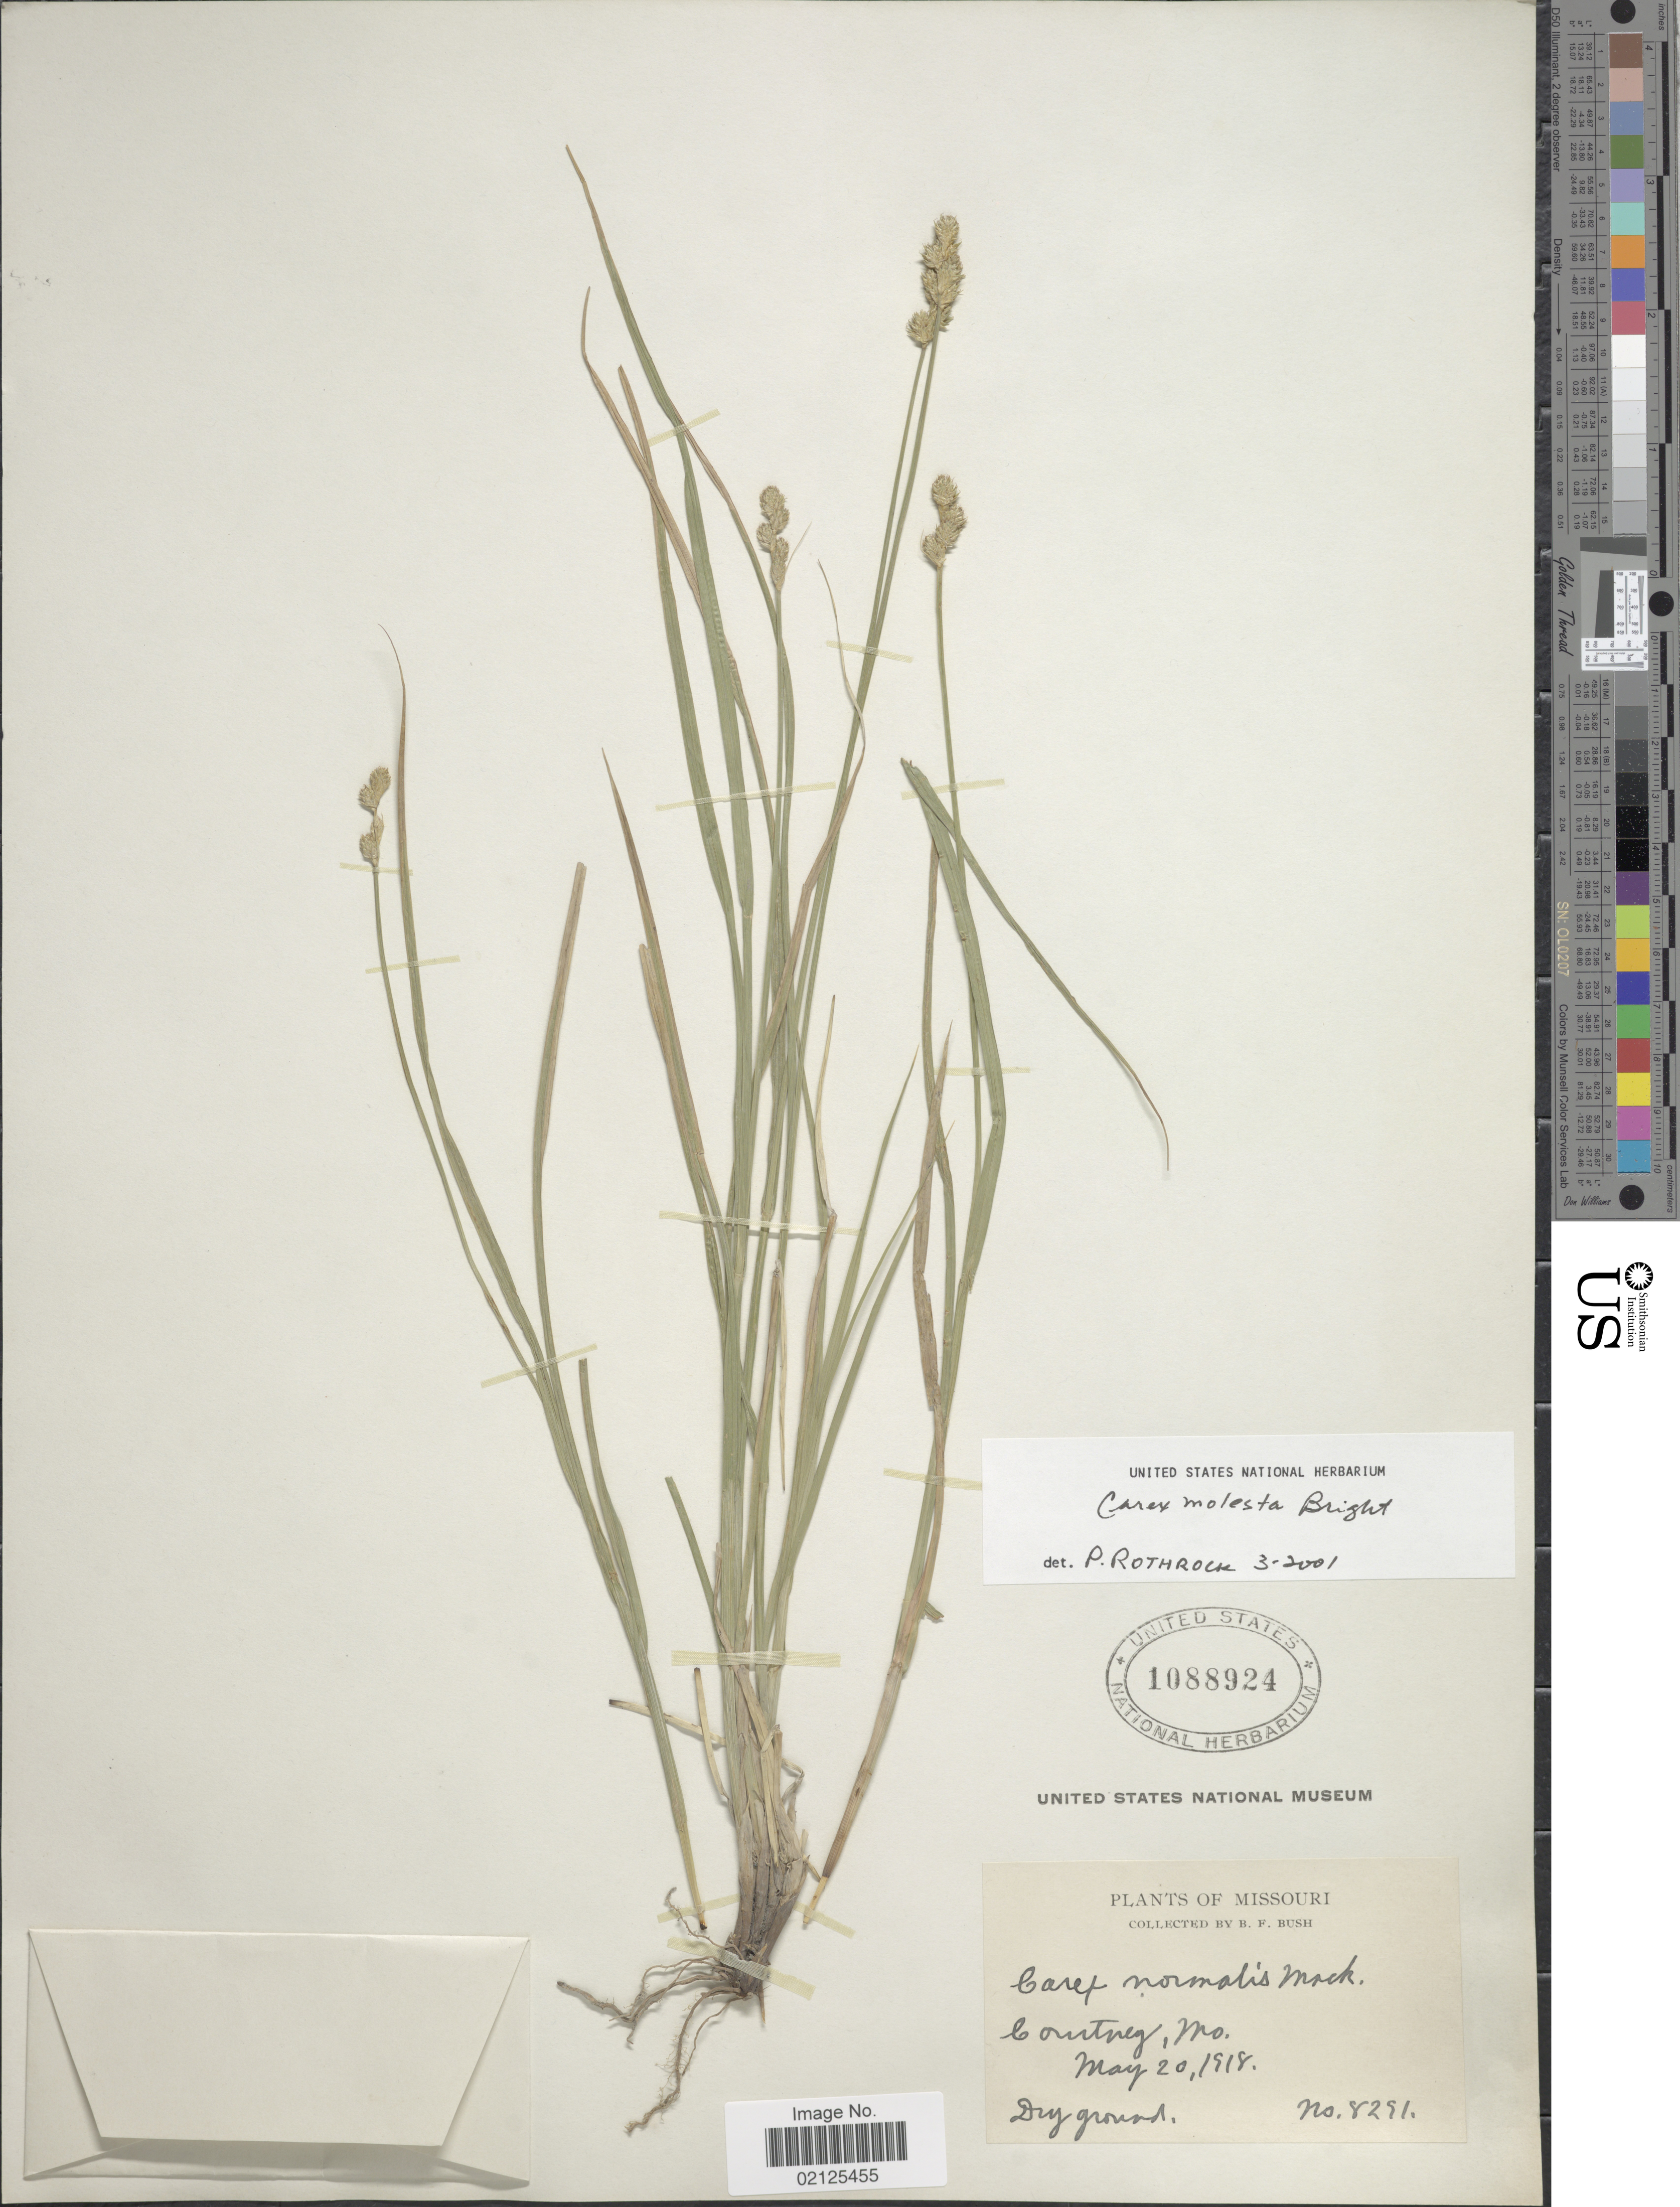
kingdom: Plantae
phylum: Tracheophyta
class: Liliopsida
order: Poales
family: Cyperaceae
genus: Carex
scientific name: Carex molesta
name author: Mack.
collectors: B. F. Bush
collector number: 8291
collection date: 1918-05-20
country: United States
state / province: Missouri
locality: Courtney, Dry ground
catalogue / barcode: US 1088924